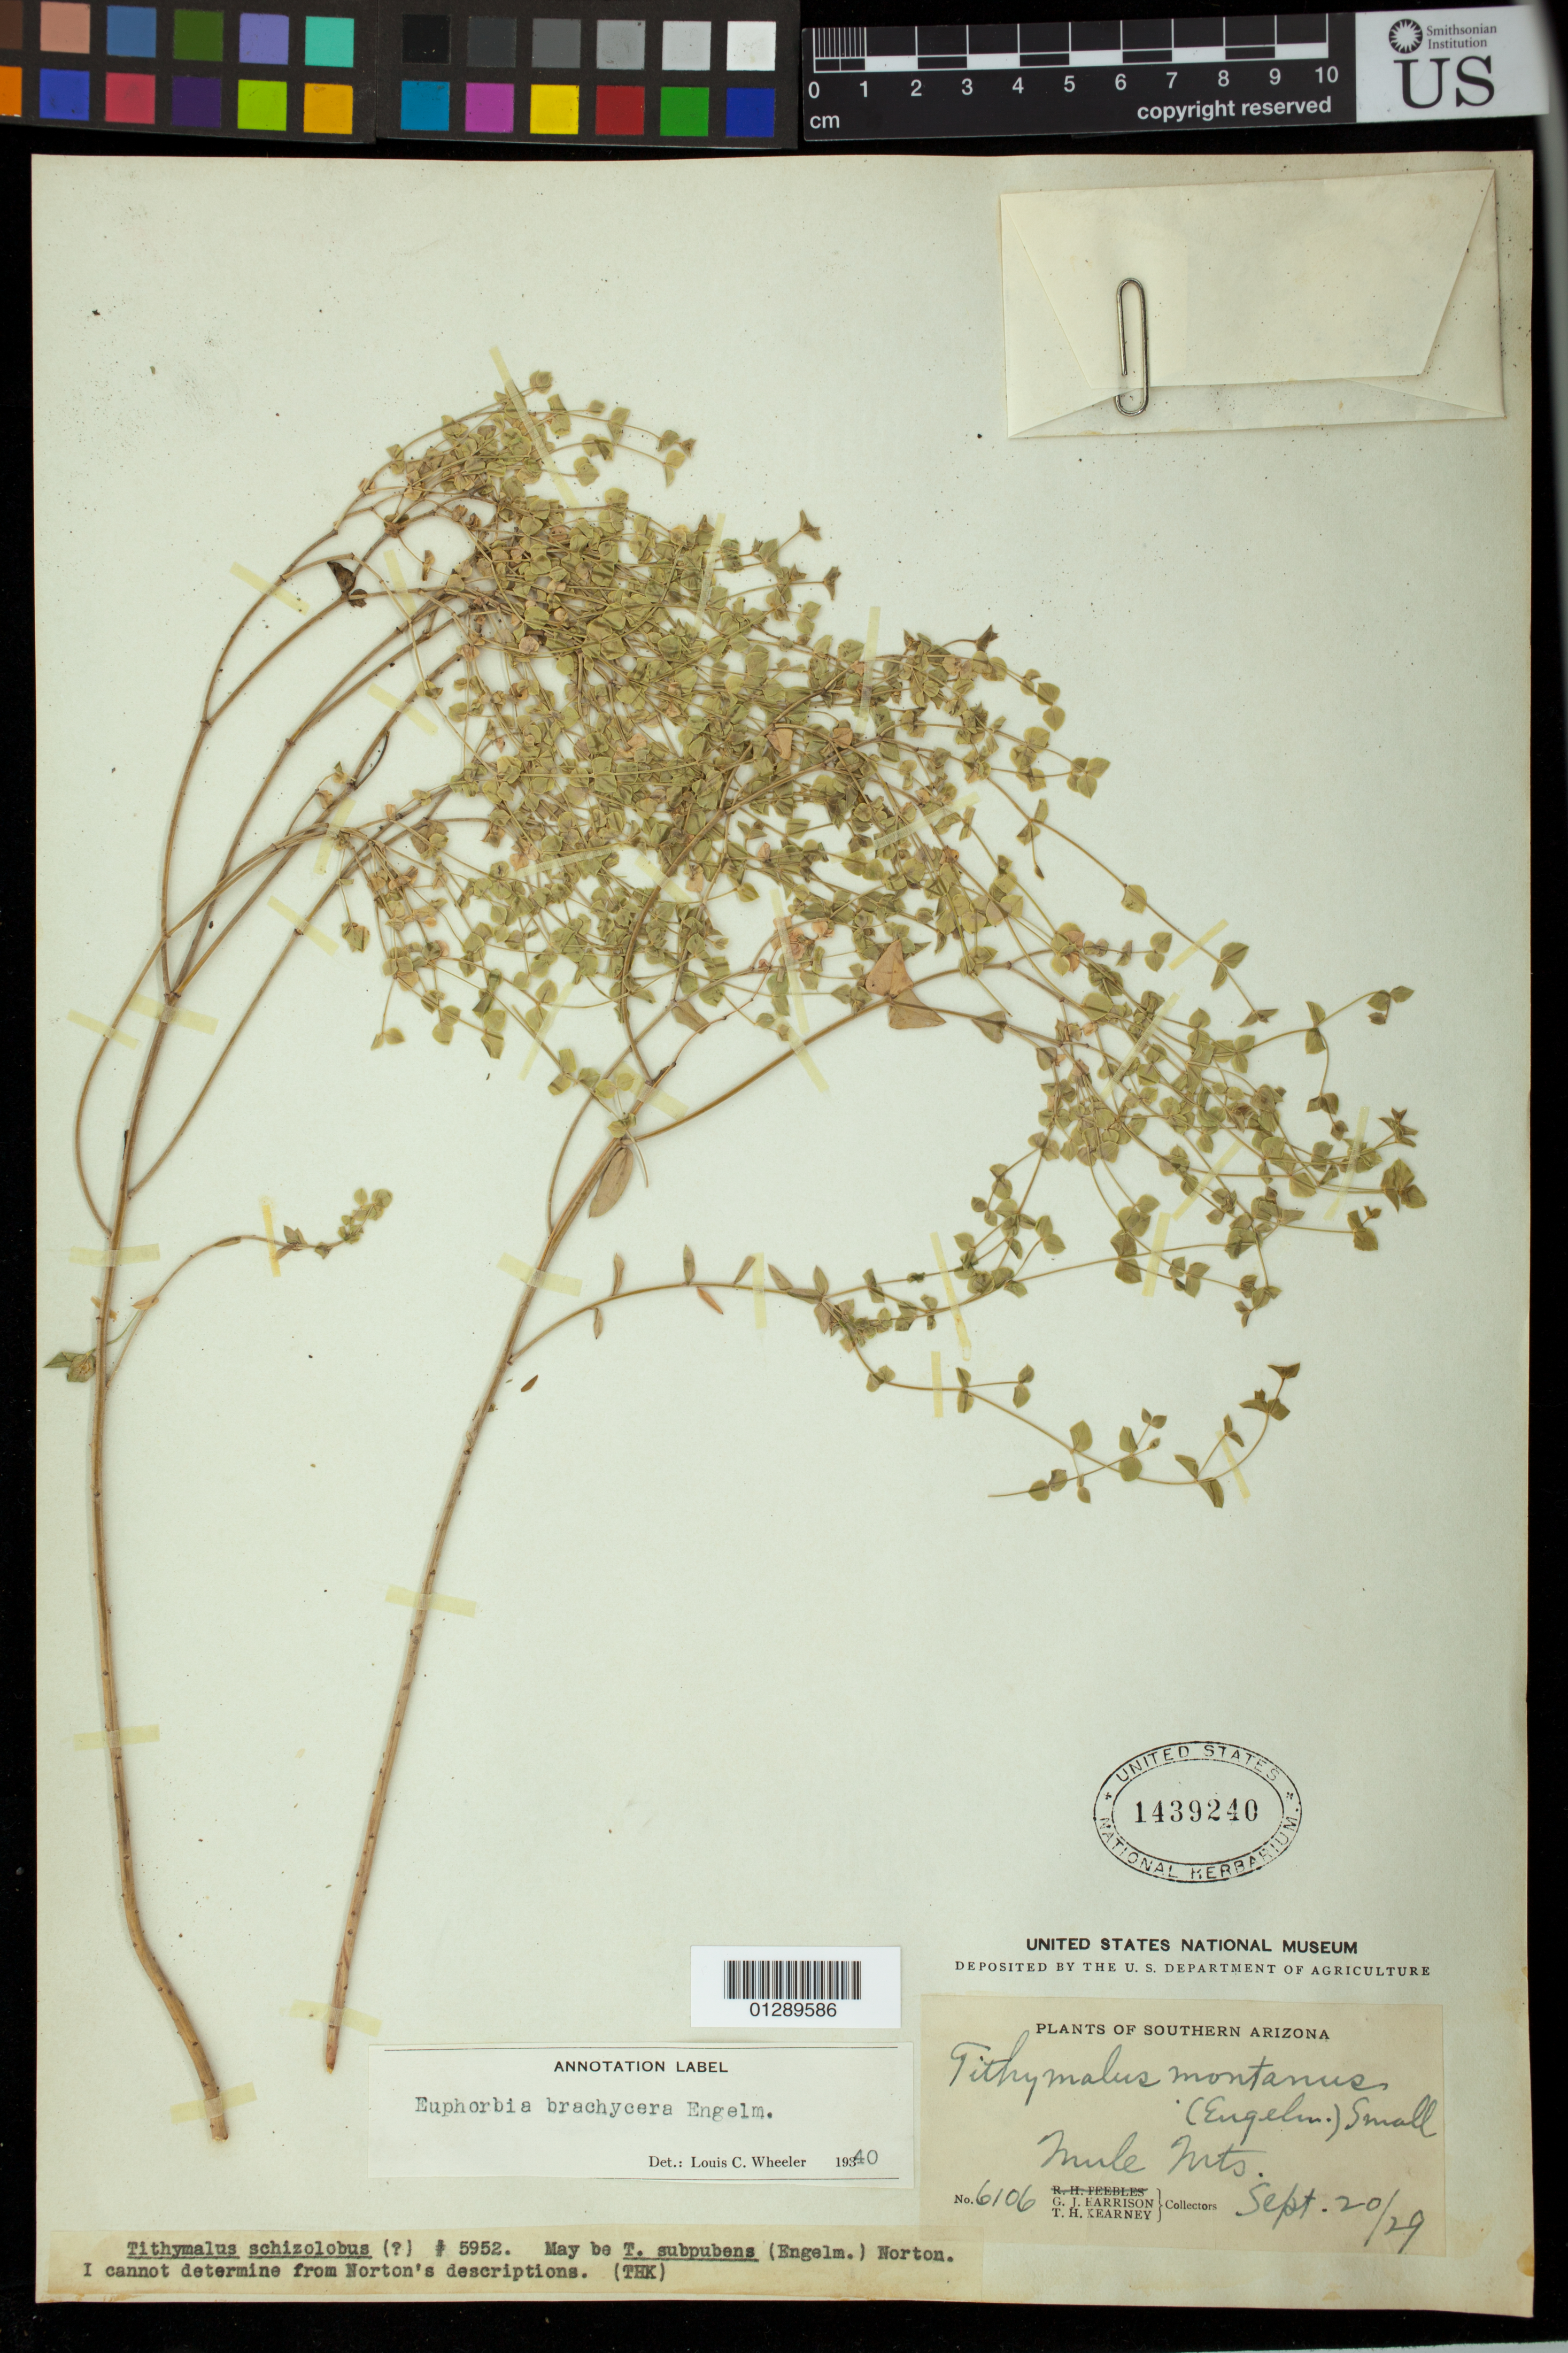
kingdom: Plantae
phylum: Tracheophyta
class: Magnoliopsida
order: Malpighiales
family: Euphorbiaceae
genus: Euphorbia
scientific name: Euphorbia brachycera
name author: Engelm. in Emory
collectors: G. J. Harrison & T. H. Kearney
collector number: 6106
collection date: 1929-09-20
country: United States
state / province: Arizona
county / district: Cochise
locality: Mule Mts.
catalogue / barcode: US 1439240